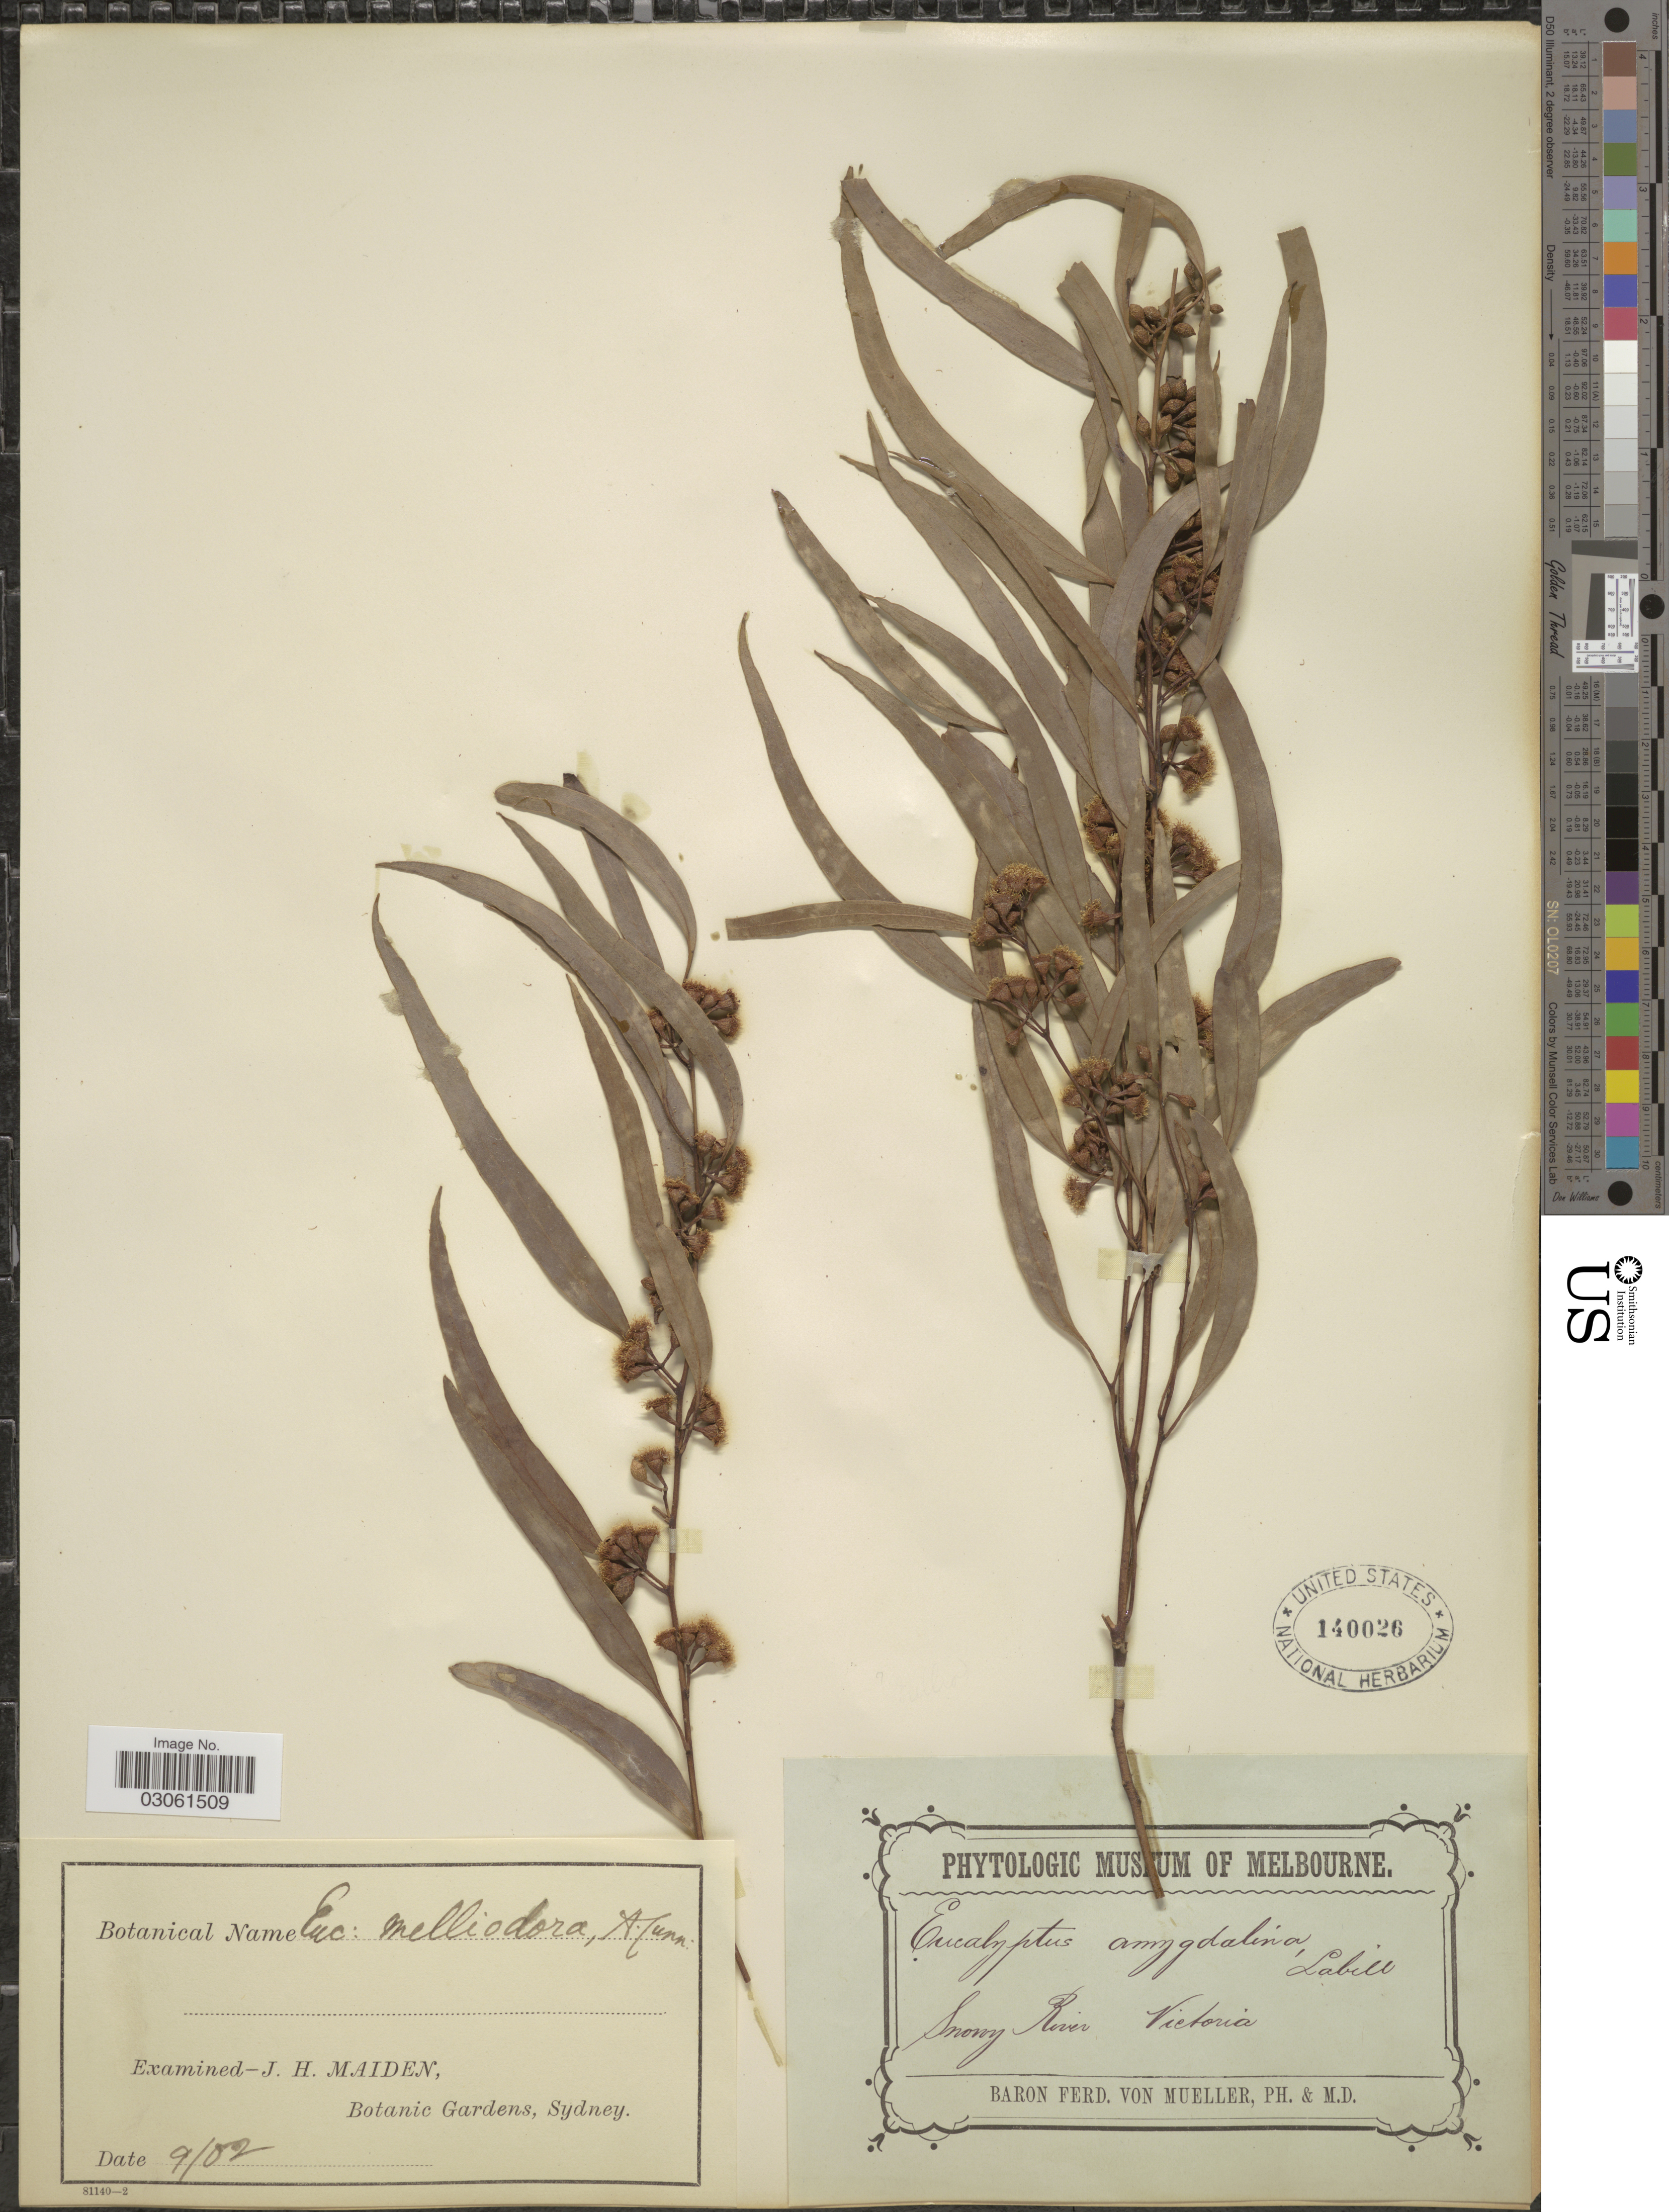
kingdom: Plantae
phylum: Tracheophyta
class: Magnoliopsida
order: Myrtales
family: Myrtaceae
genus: Eucalyptus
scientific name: Eucalyptus melliodora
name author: A. Cunn. ex S. Schauer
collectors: F. Mueller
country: Australia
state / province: Victoria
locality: Snowy River. Victoria.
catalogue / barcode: US 140026